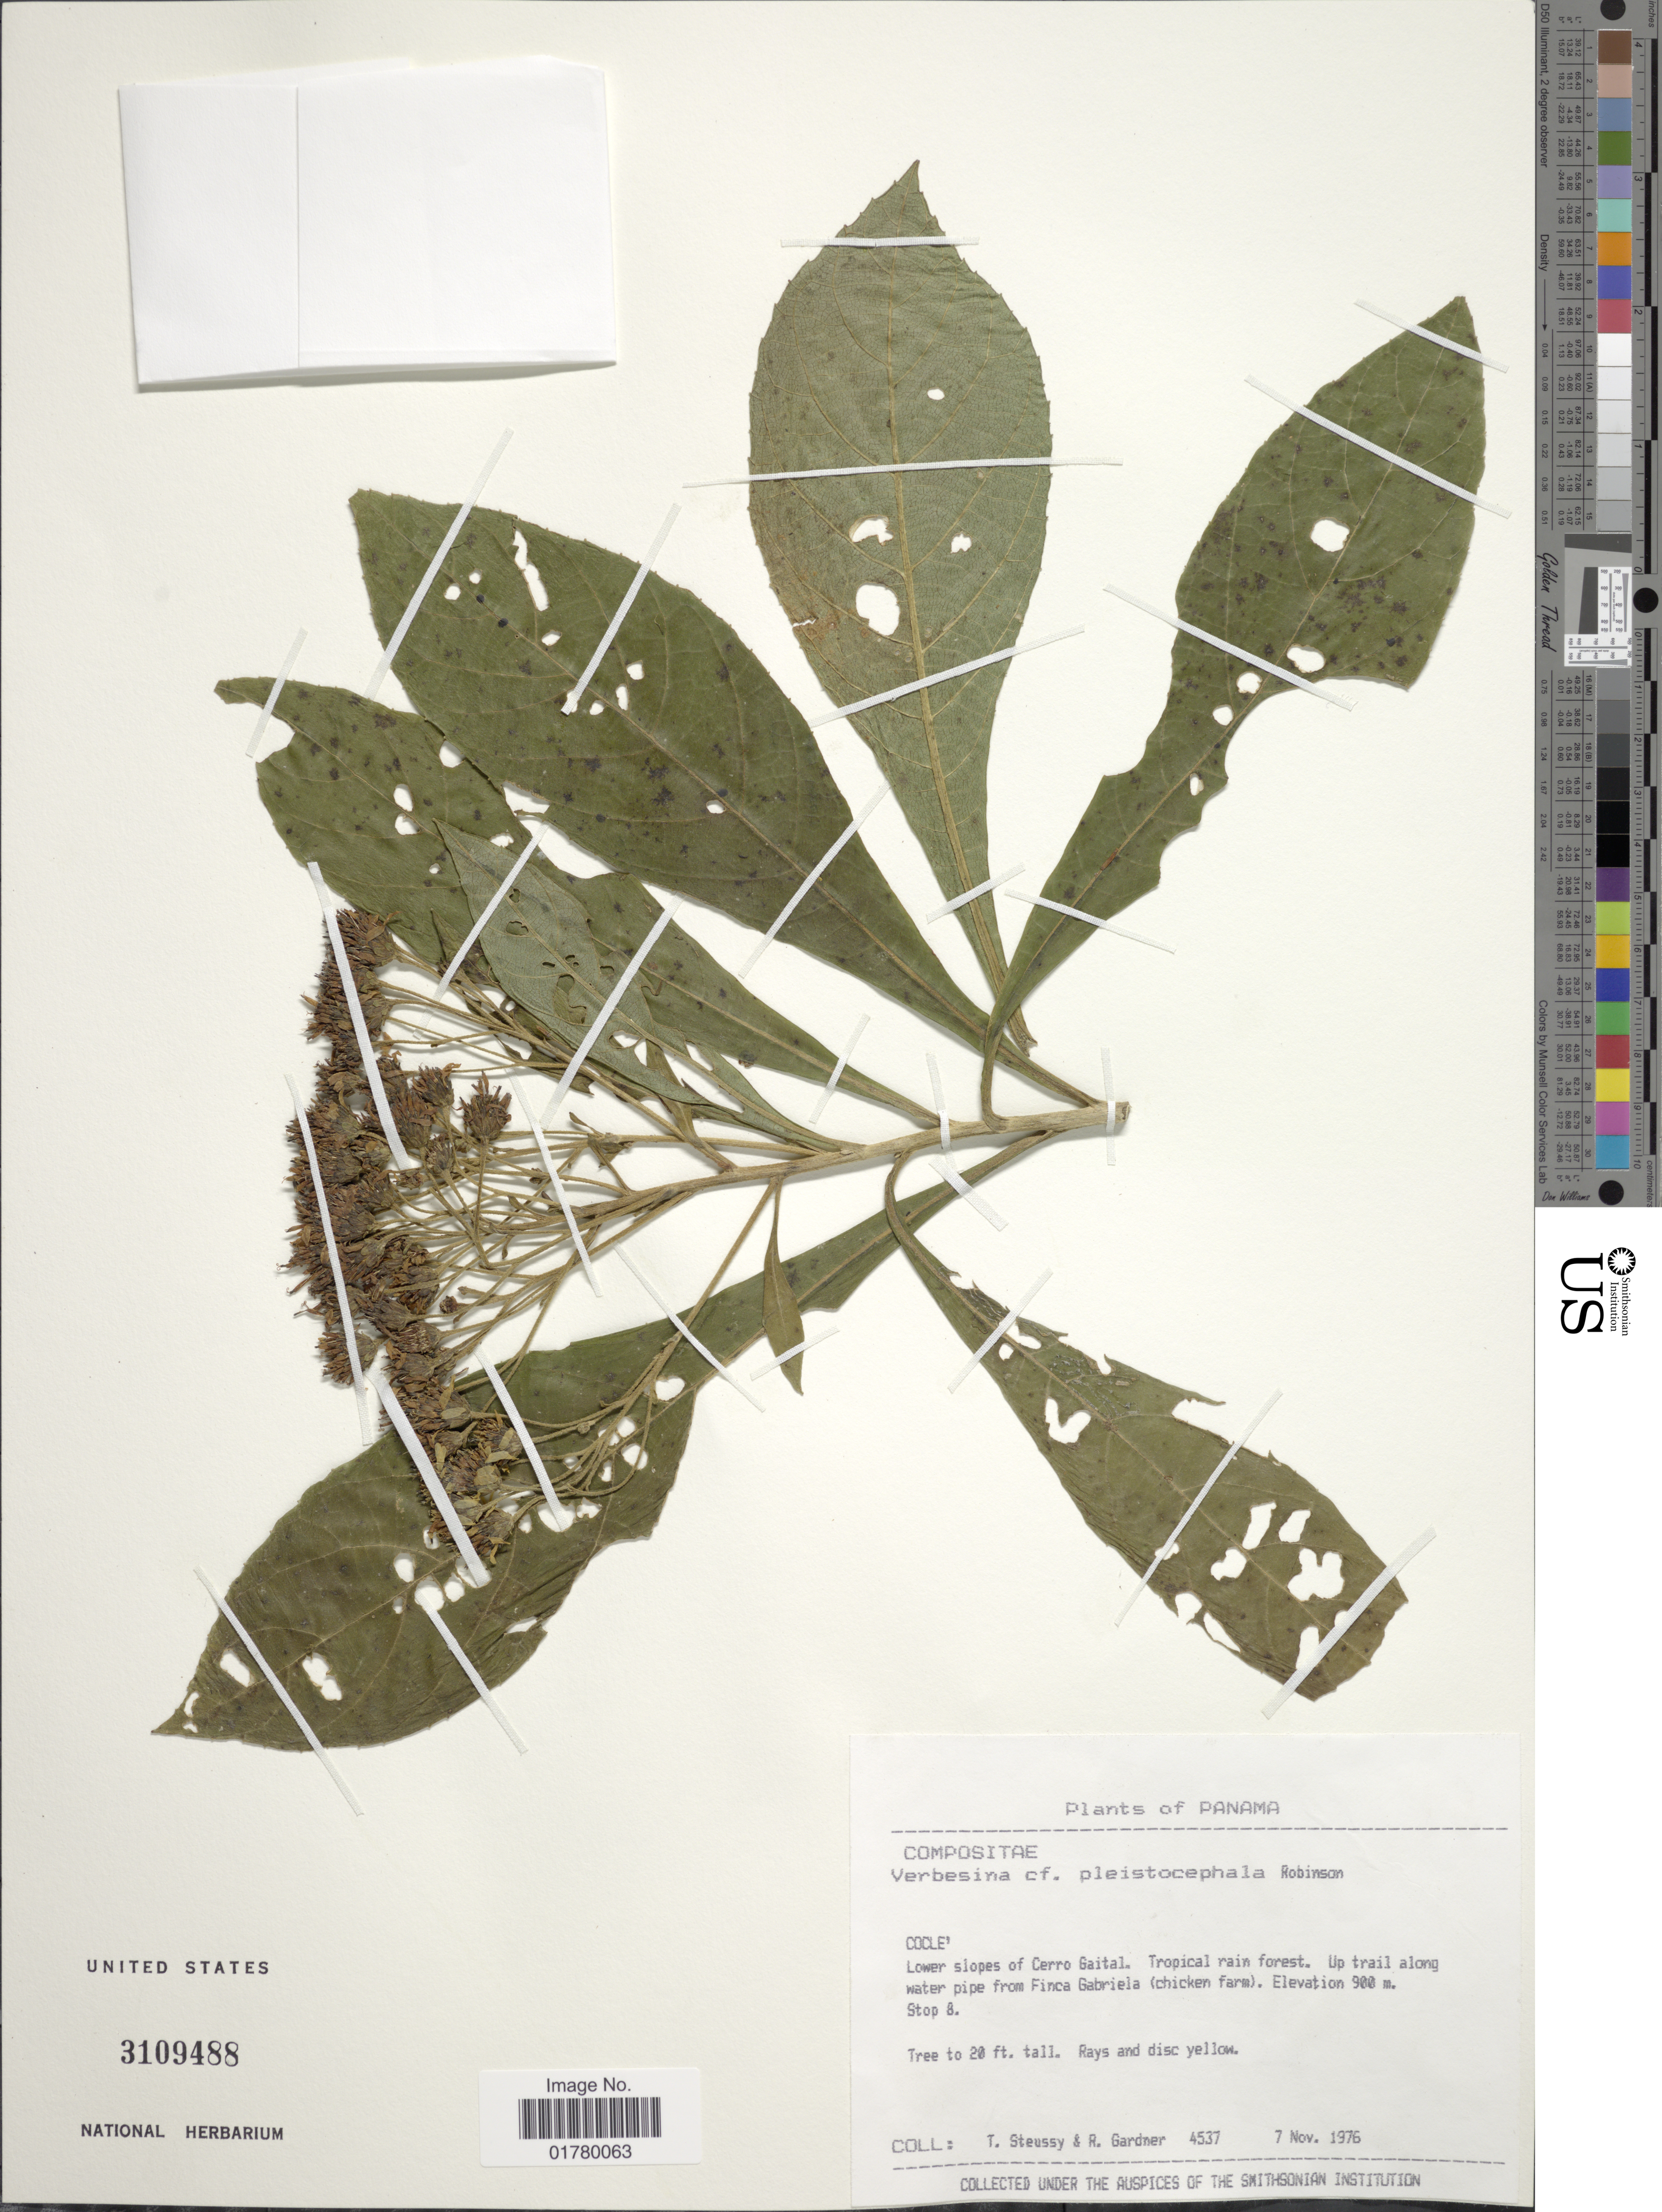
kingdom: Plantae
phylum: Tracheophyta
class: Magnoliopsida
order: Asterales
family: Asteraceae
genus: Verbesina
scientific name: Verbesina pleistocephala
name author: (Donn. Sm.) B.L. Rob.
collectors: T. Steussy & R. C. Gardner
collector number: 4537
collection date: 1976-11-07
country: Panama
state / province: Coclé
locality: Lower slopes of Cerro Gaital. Tropical rain forest. Up trail along water pipe from Finca Gabriela (chicken farm)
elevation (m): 900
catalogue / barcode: US 3109488